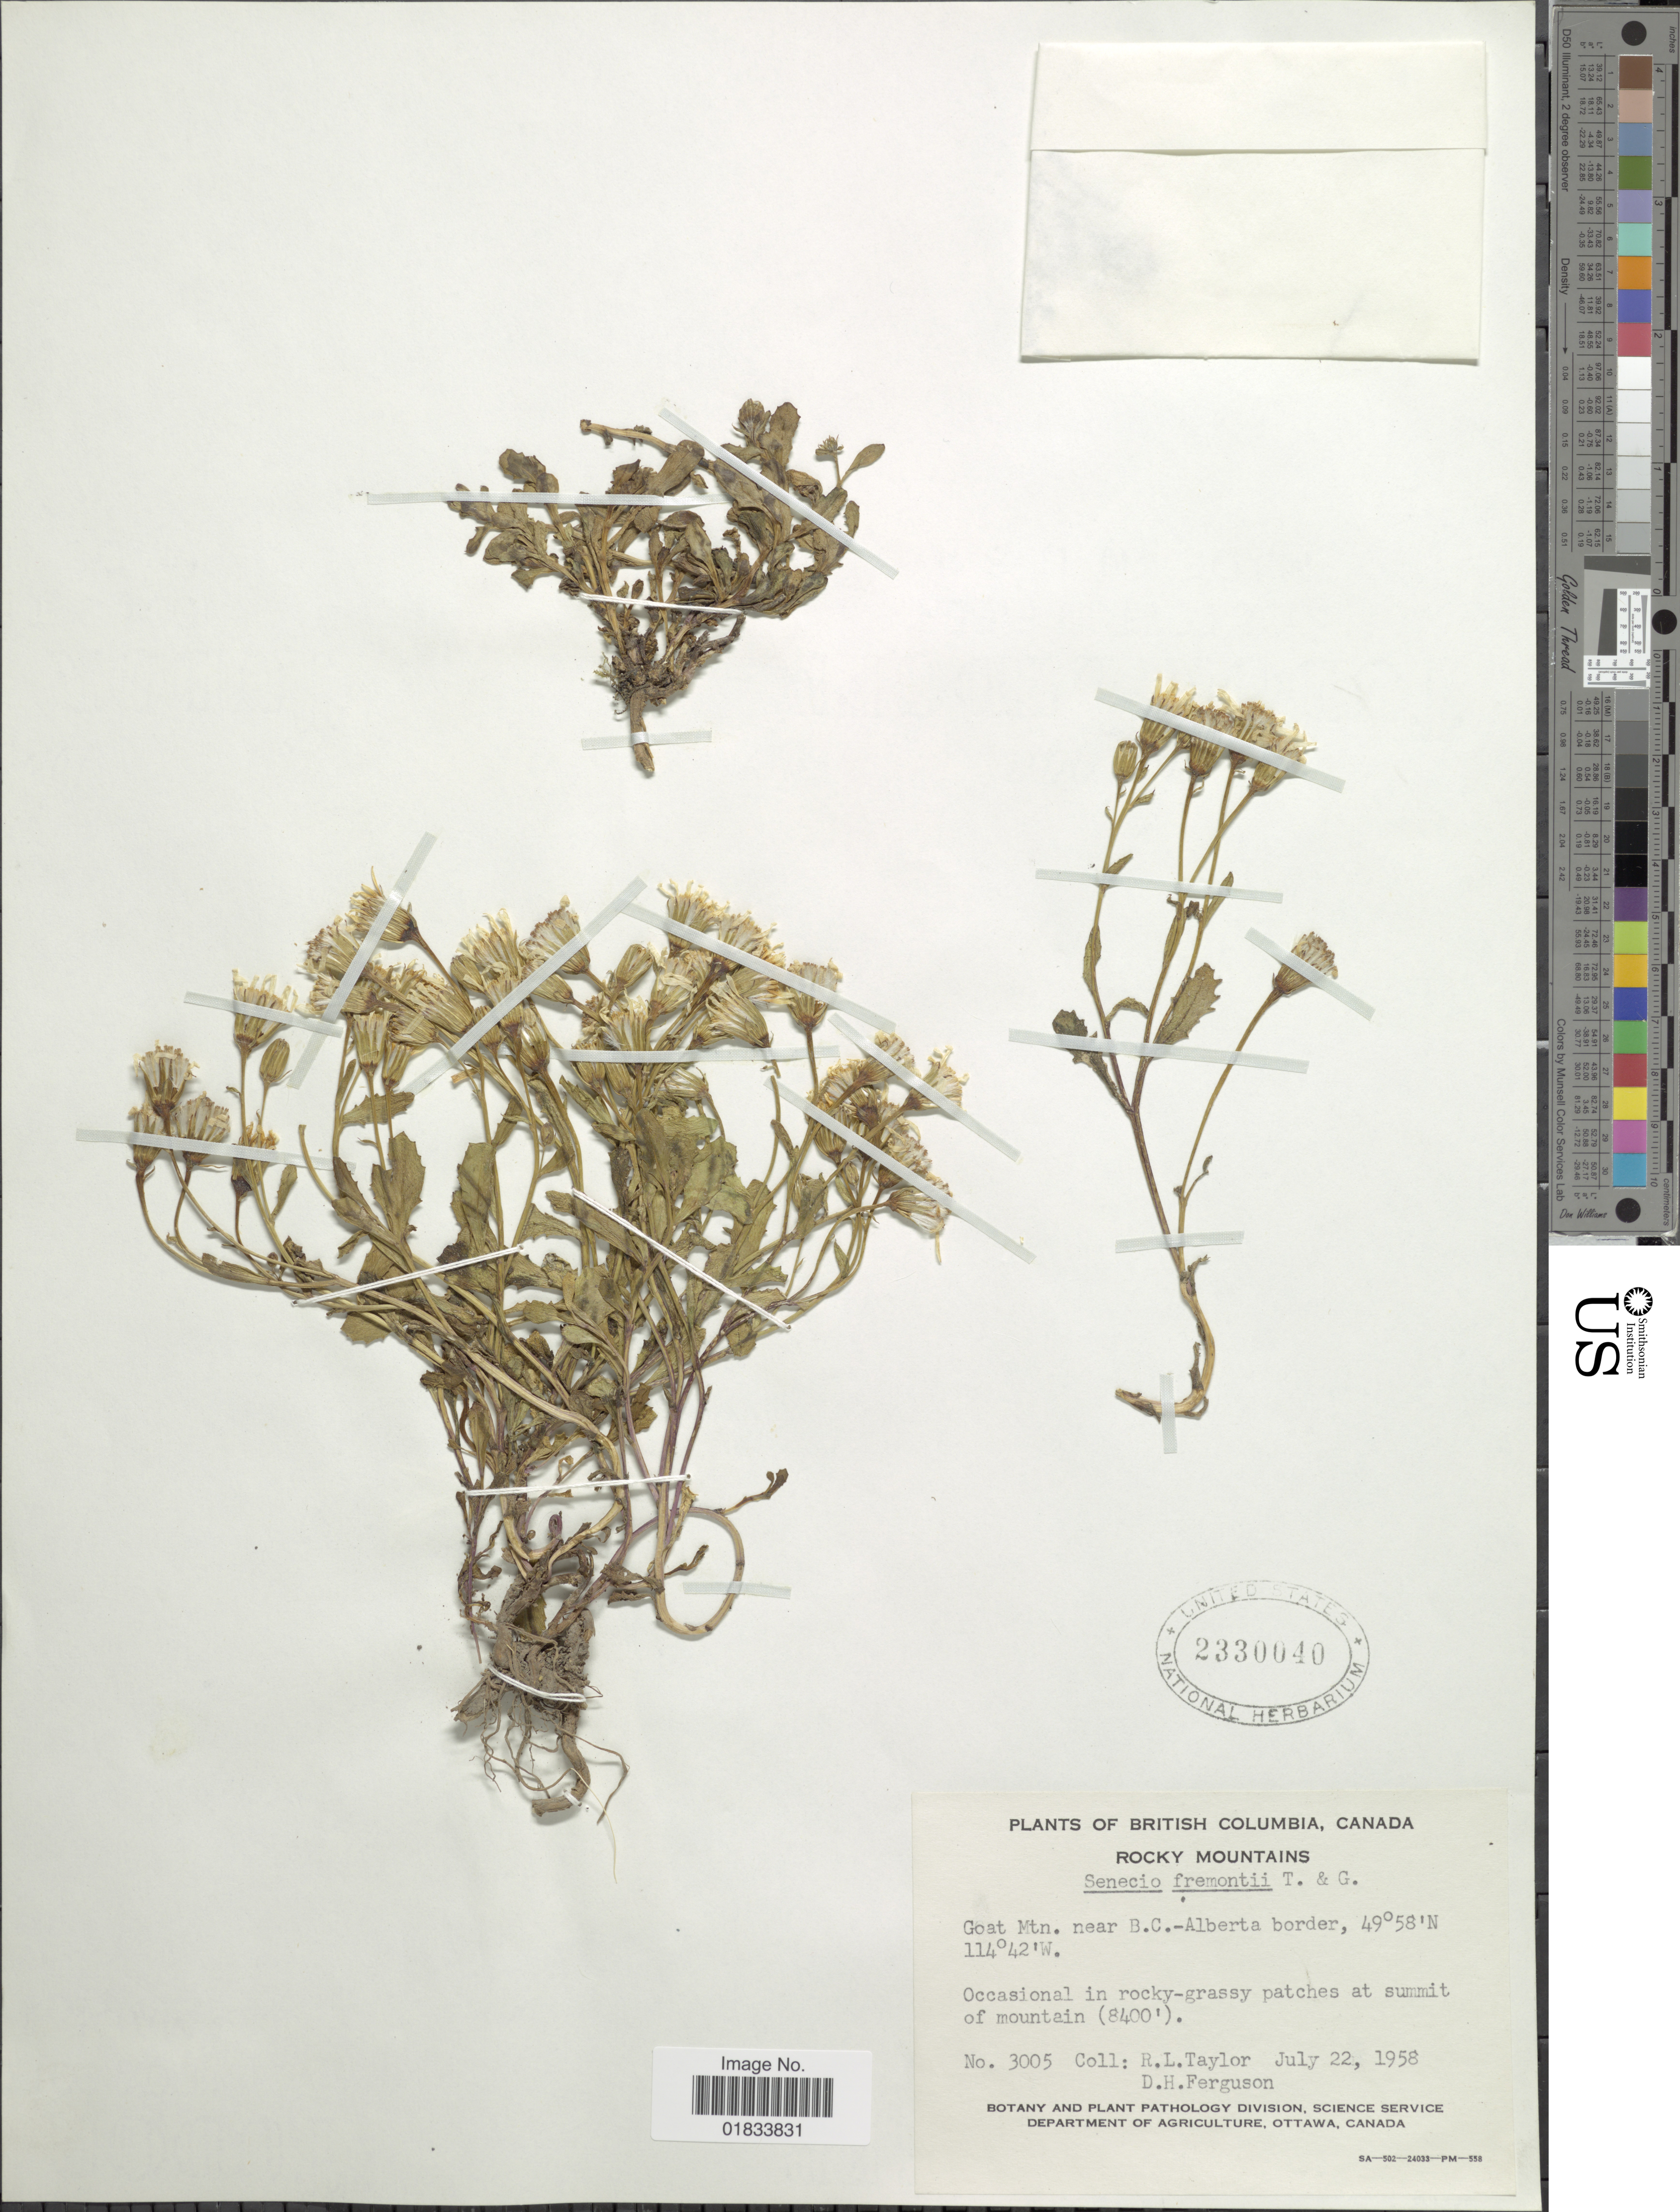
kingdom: Plantae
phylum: Tracheophyta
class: Magnoliopsida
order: Asterales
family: Asteraceae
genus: Senecio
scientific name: Senecio fremontii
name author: Torr. & A. Gray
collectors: R. Taylor & D. Ferguson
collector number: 3005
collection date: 1958-07-22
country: Canada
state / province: British Columbia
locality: Rocky Mountains, Goat Mtn. near B.C. - Alberta border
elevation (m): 2560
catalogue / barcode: US 2330040